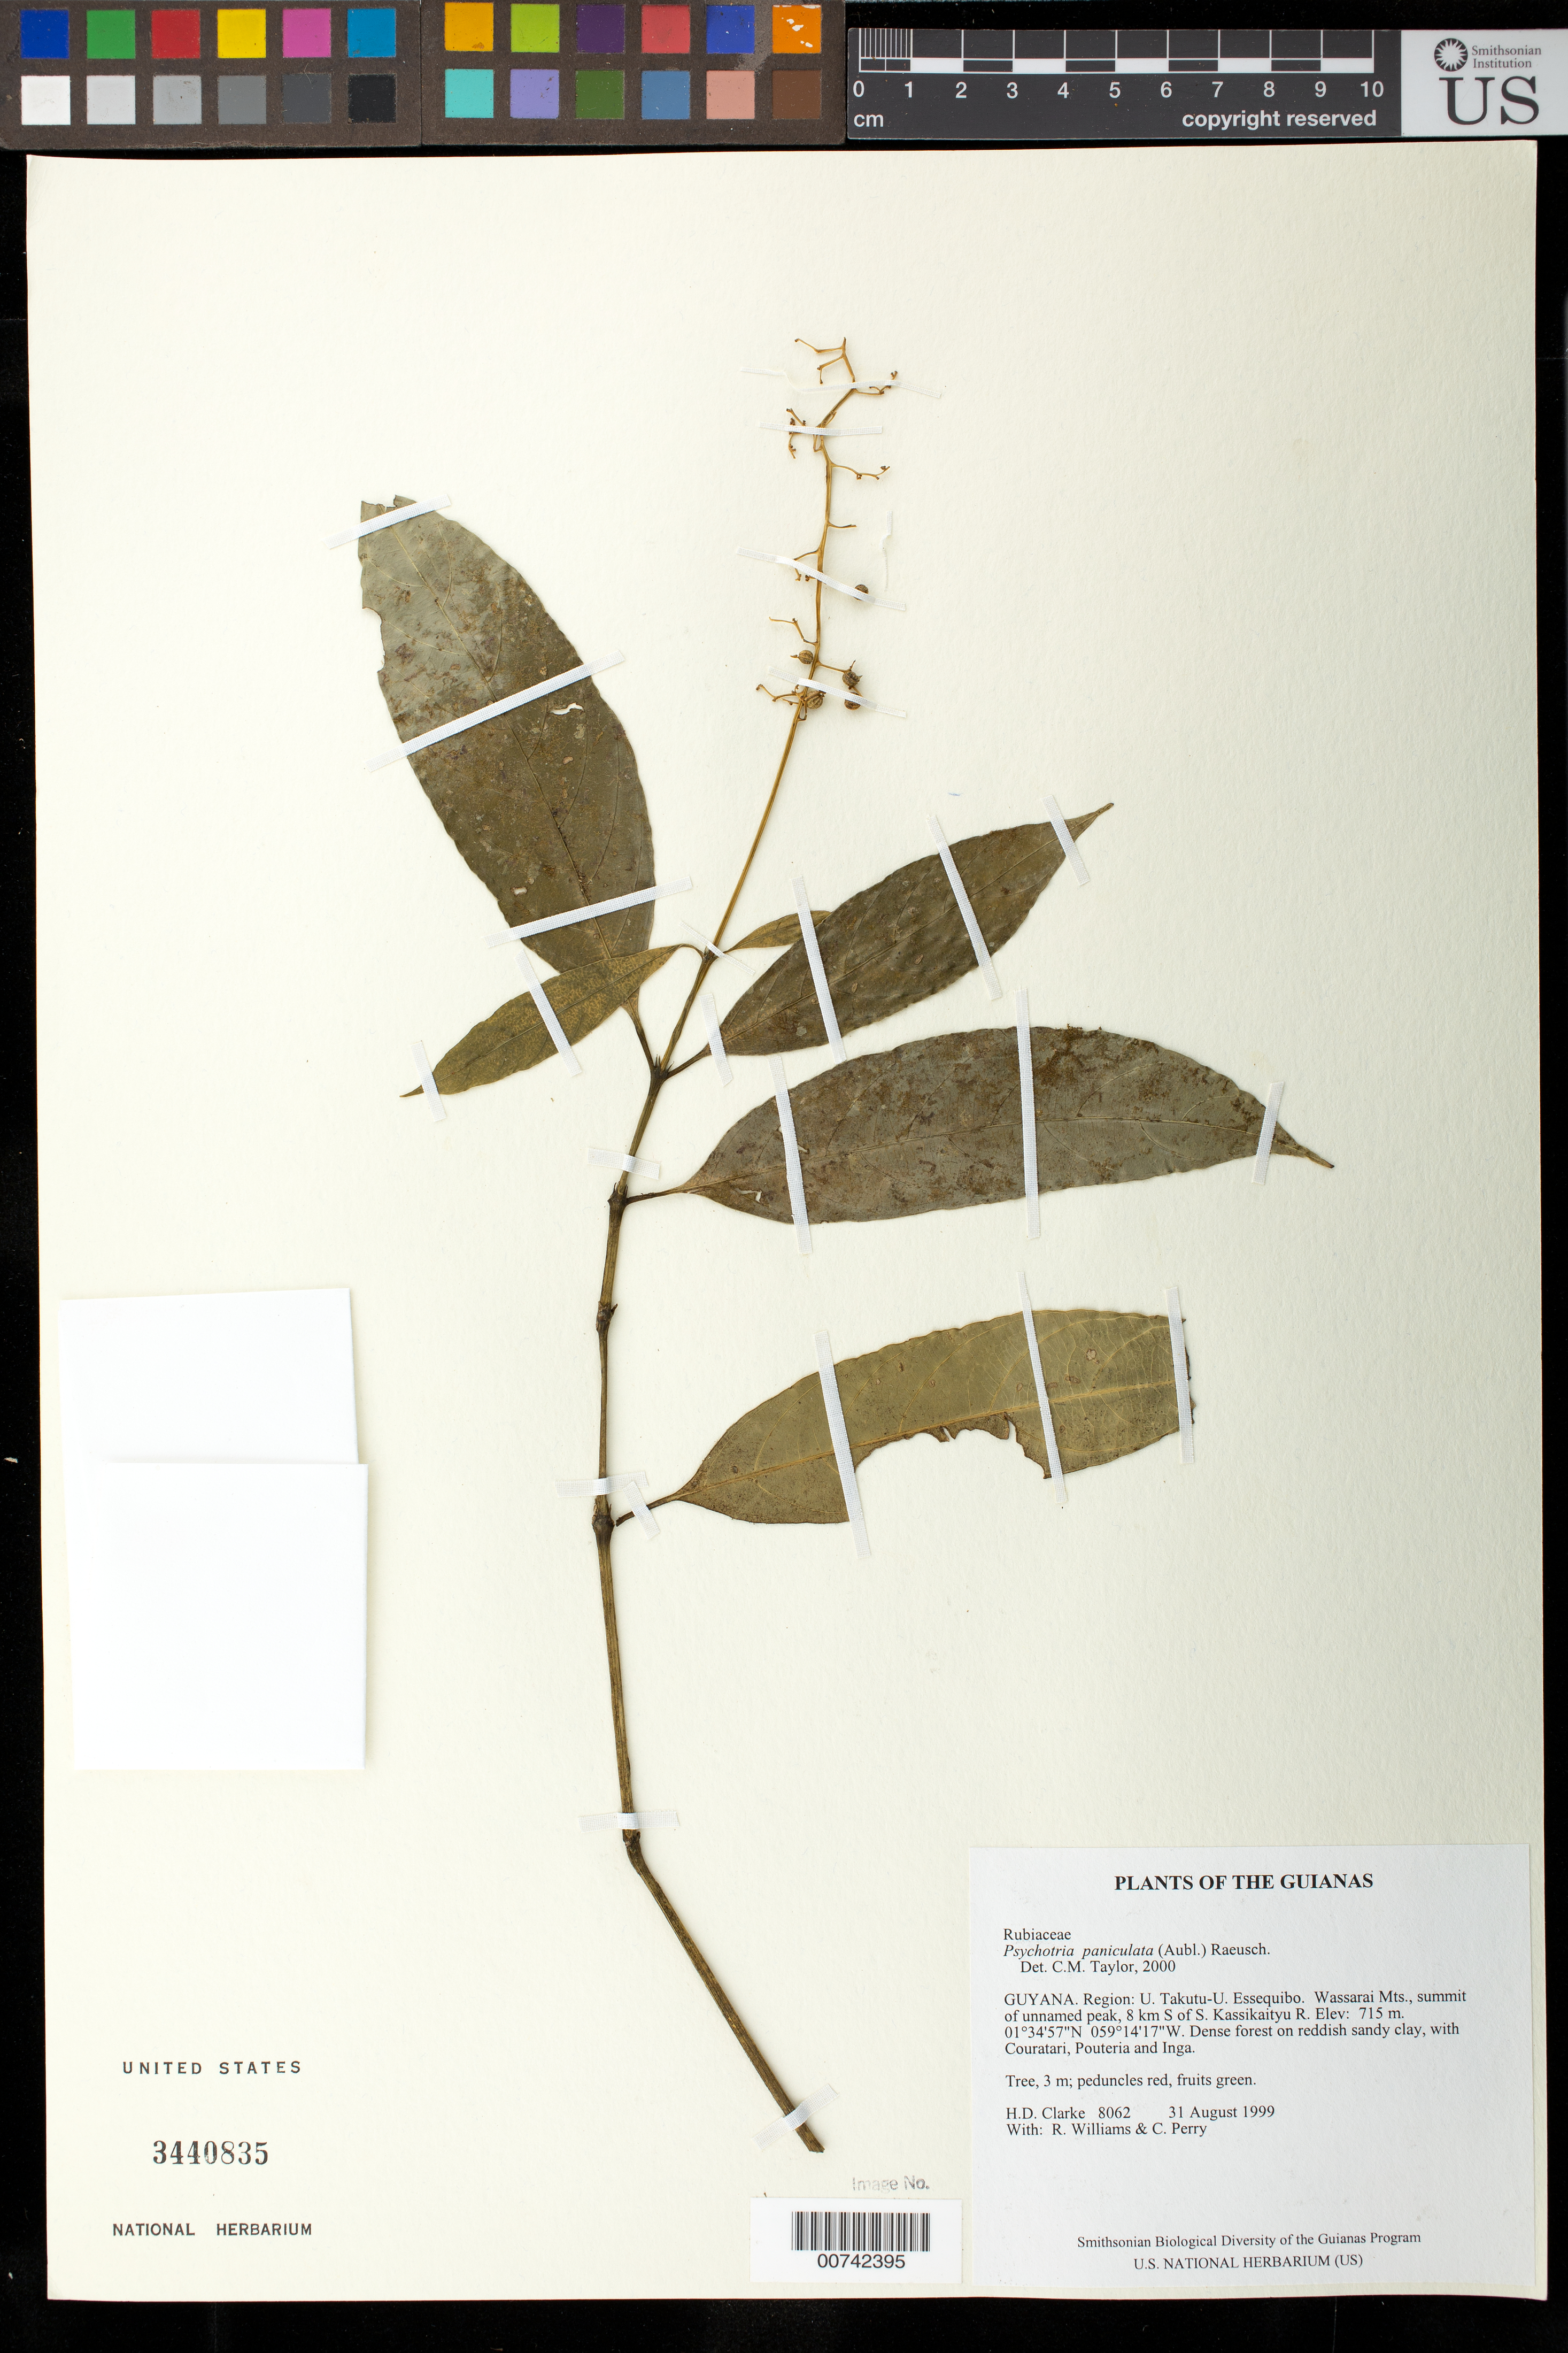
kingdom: Plantae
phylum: Tracheophyta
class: Magnoliopsida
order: Gentianales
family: Rubiaceae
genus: Palicourea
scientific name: Palicourea aubletii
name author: Delprete & J.H. Kirkbr.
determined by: Kirkbride, J. H., Jr.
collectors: H. D. Clarke, R. Williams & C. Perry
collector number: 8062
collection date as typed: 31 August 1999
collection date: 1999-08-31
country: Guyana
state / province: U. Takutu-U. Essequibo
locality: Wassarai Mts., summit of unnamed peak, 8 km S of S. Kassikaityu R.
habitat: Dense forest on reddish sandy clay, with Couratari, Pouteria and Inga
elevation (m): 715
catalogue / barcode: US 3440835